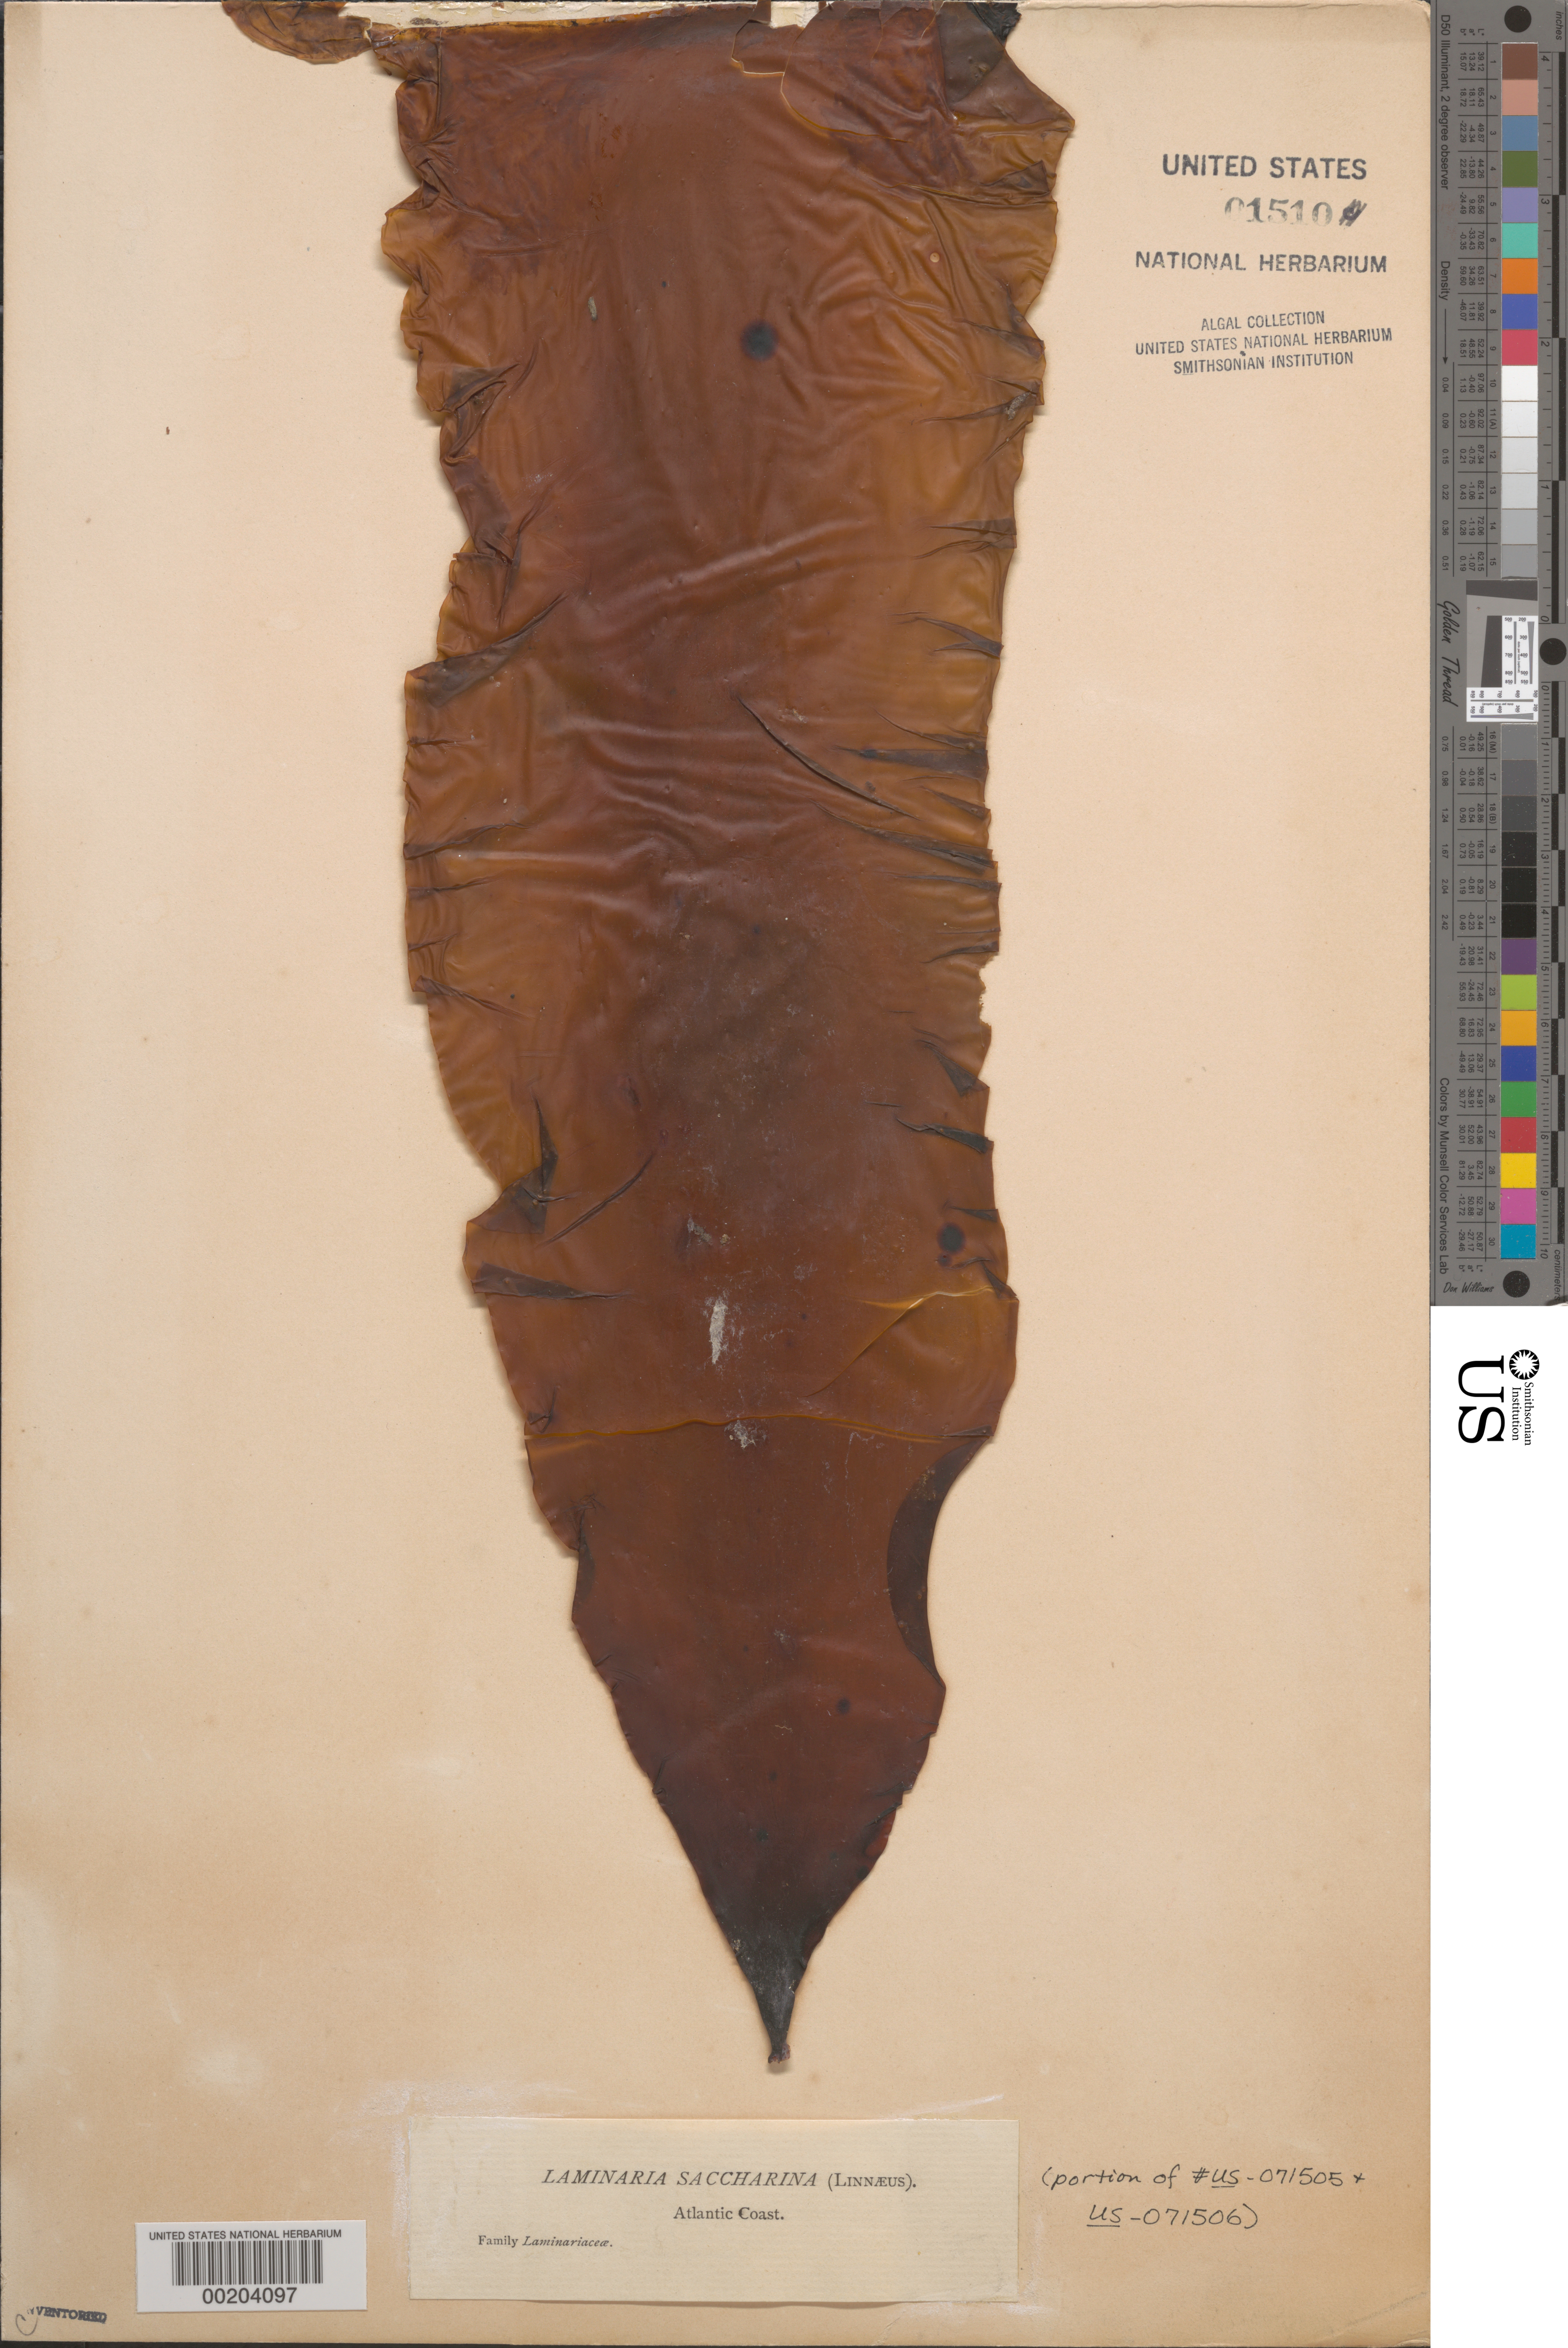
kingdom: Chromista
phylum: Ochrophyta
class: Phaeophyceae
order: Laminariales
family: Laminariaceae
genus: Saccharina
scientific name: Saccharina latissima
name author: C.E. Lane et al.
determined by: Algae name updating Project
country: United States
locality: Atlantic coast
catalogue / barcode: US 1510